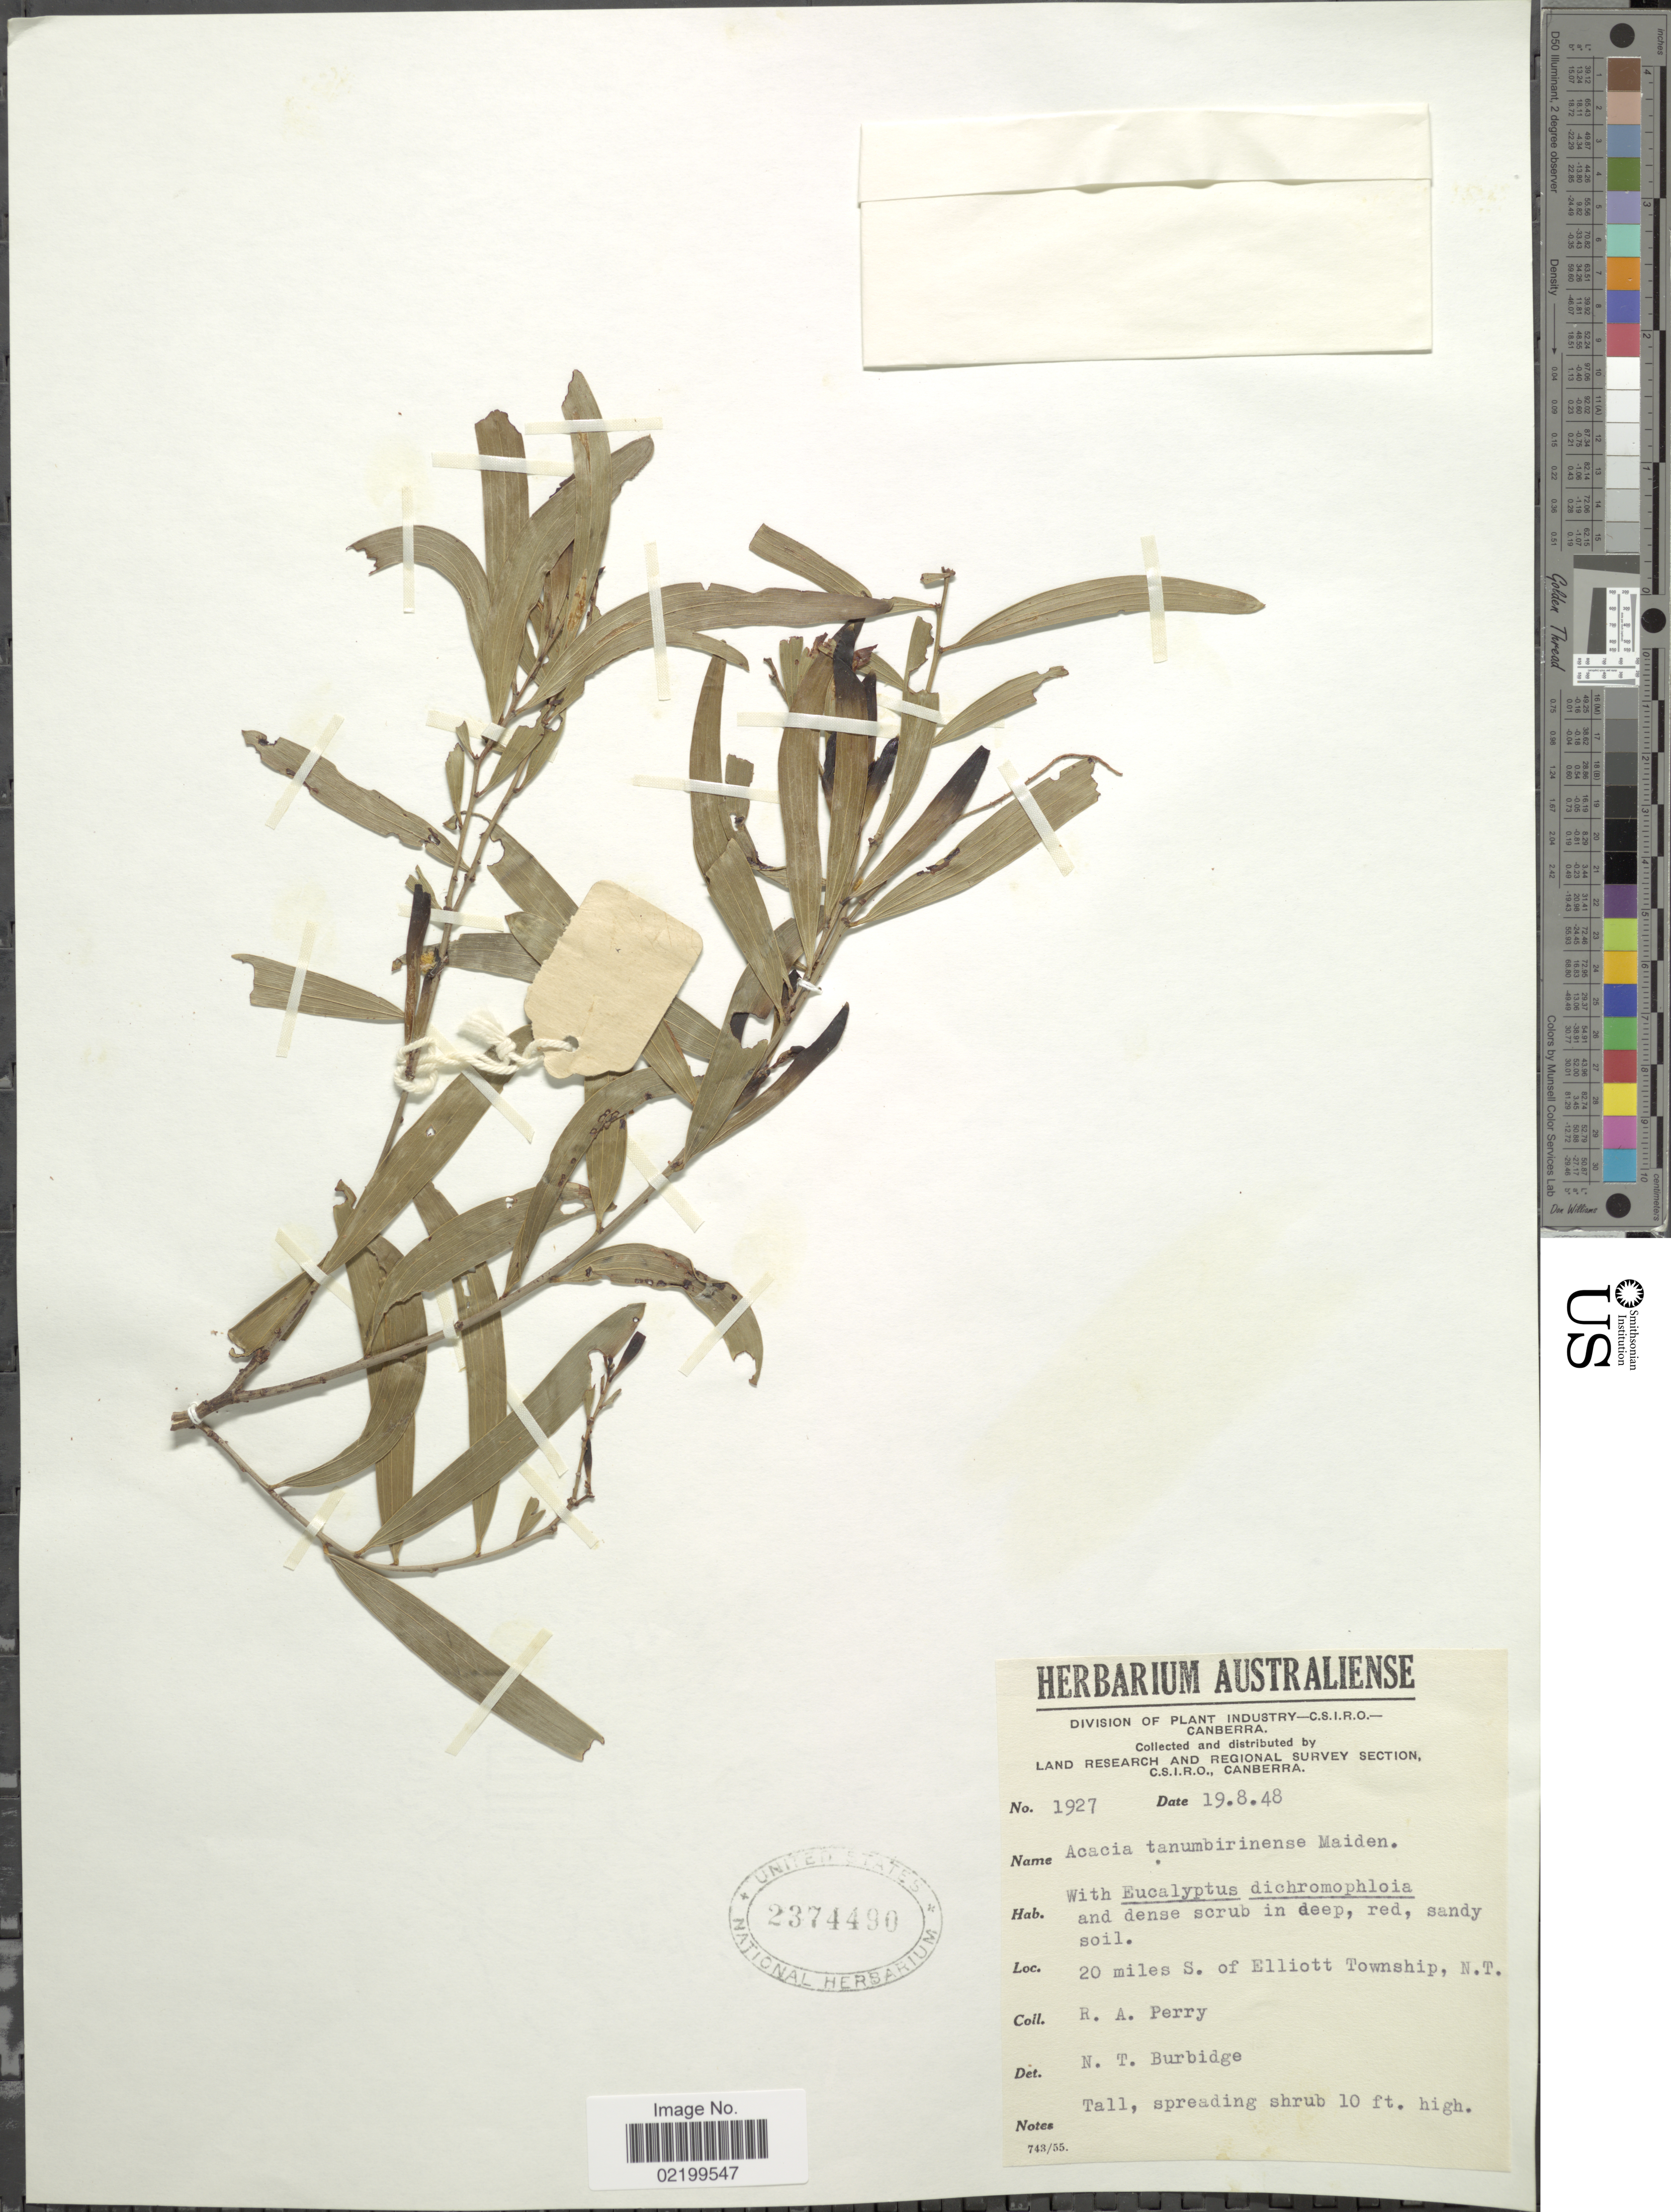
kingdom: Plantae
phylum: Tracheophyta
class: Magnoliopsida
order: Fabales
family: Fabaceae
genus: Acacia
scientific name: Acacia tanubirinense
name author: Maiden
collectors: Perry, R. A.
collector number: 1927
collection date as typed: Transcribed d/m/y: 19/8/48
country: Australia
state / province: Northern Territory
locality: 20 miles S. of Elliott Township, N.T.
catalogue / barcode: US 2374490